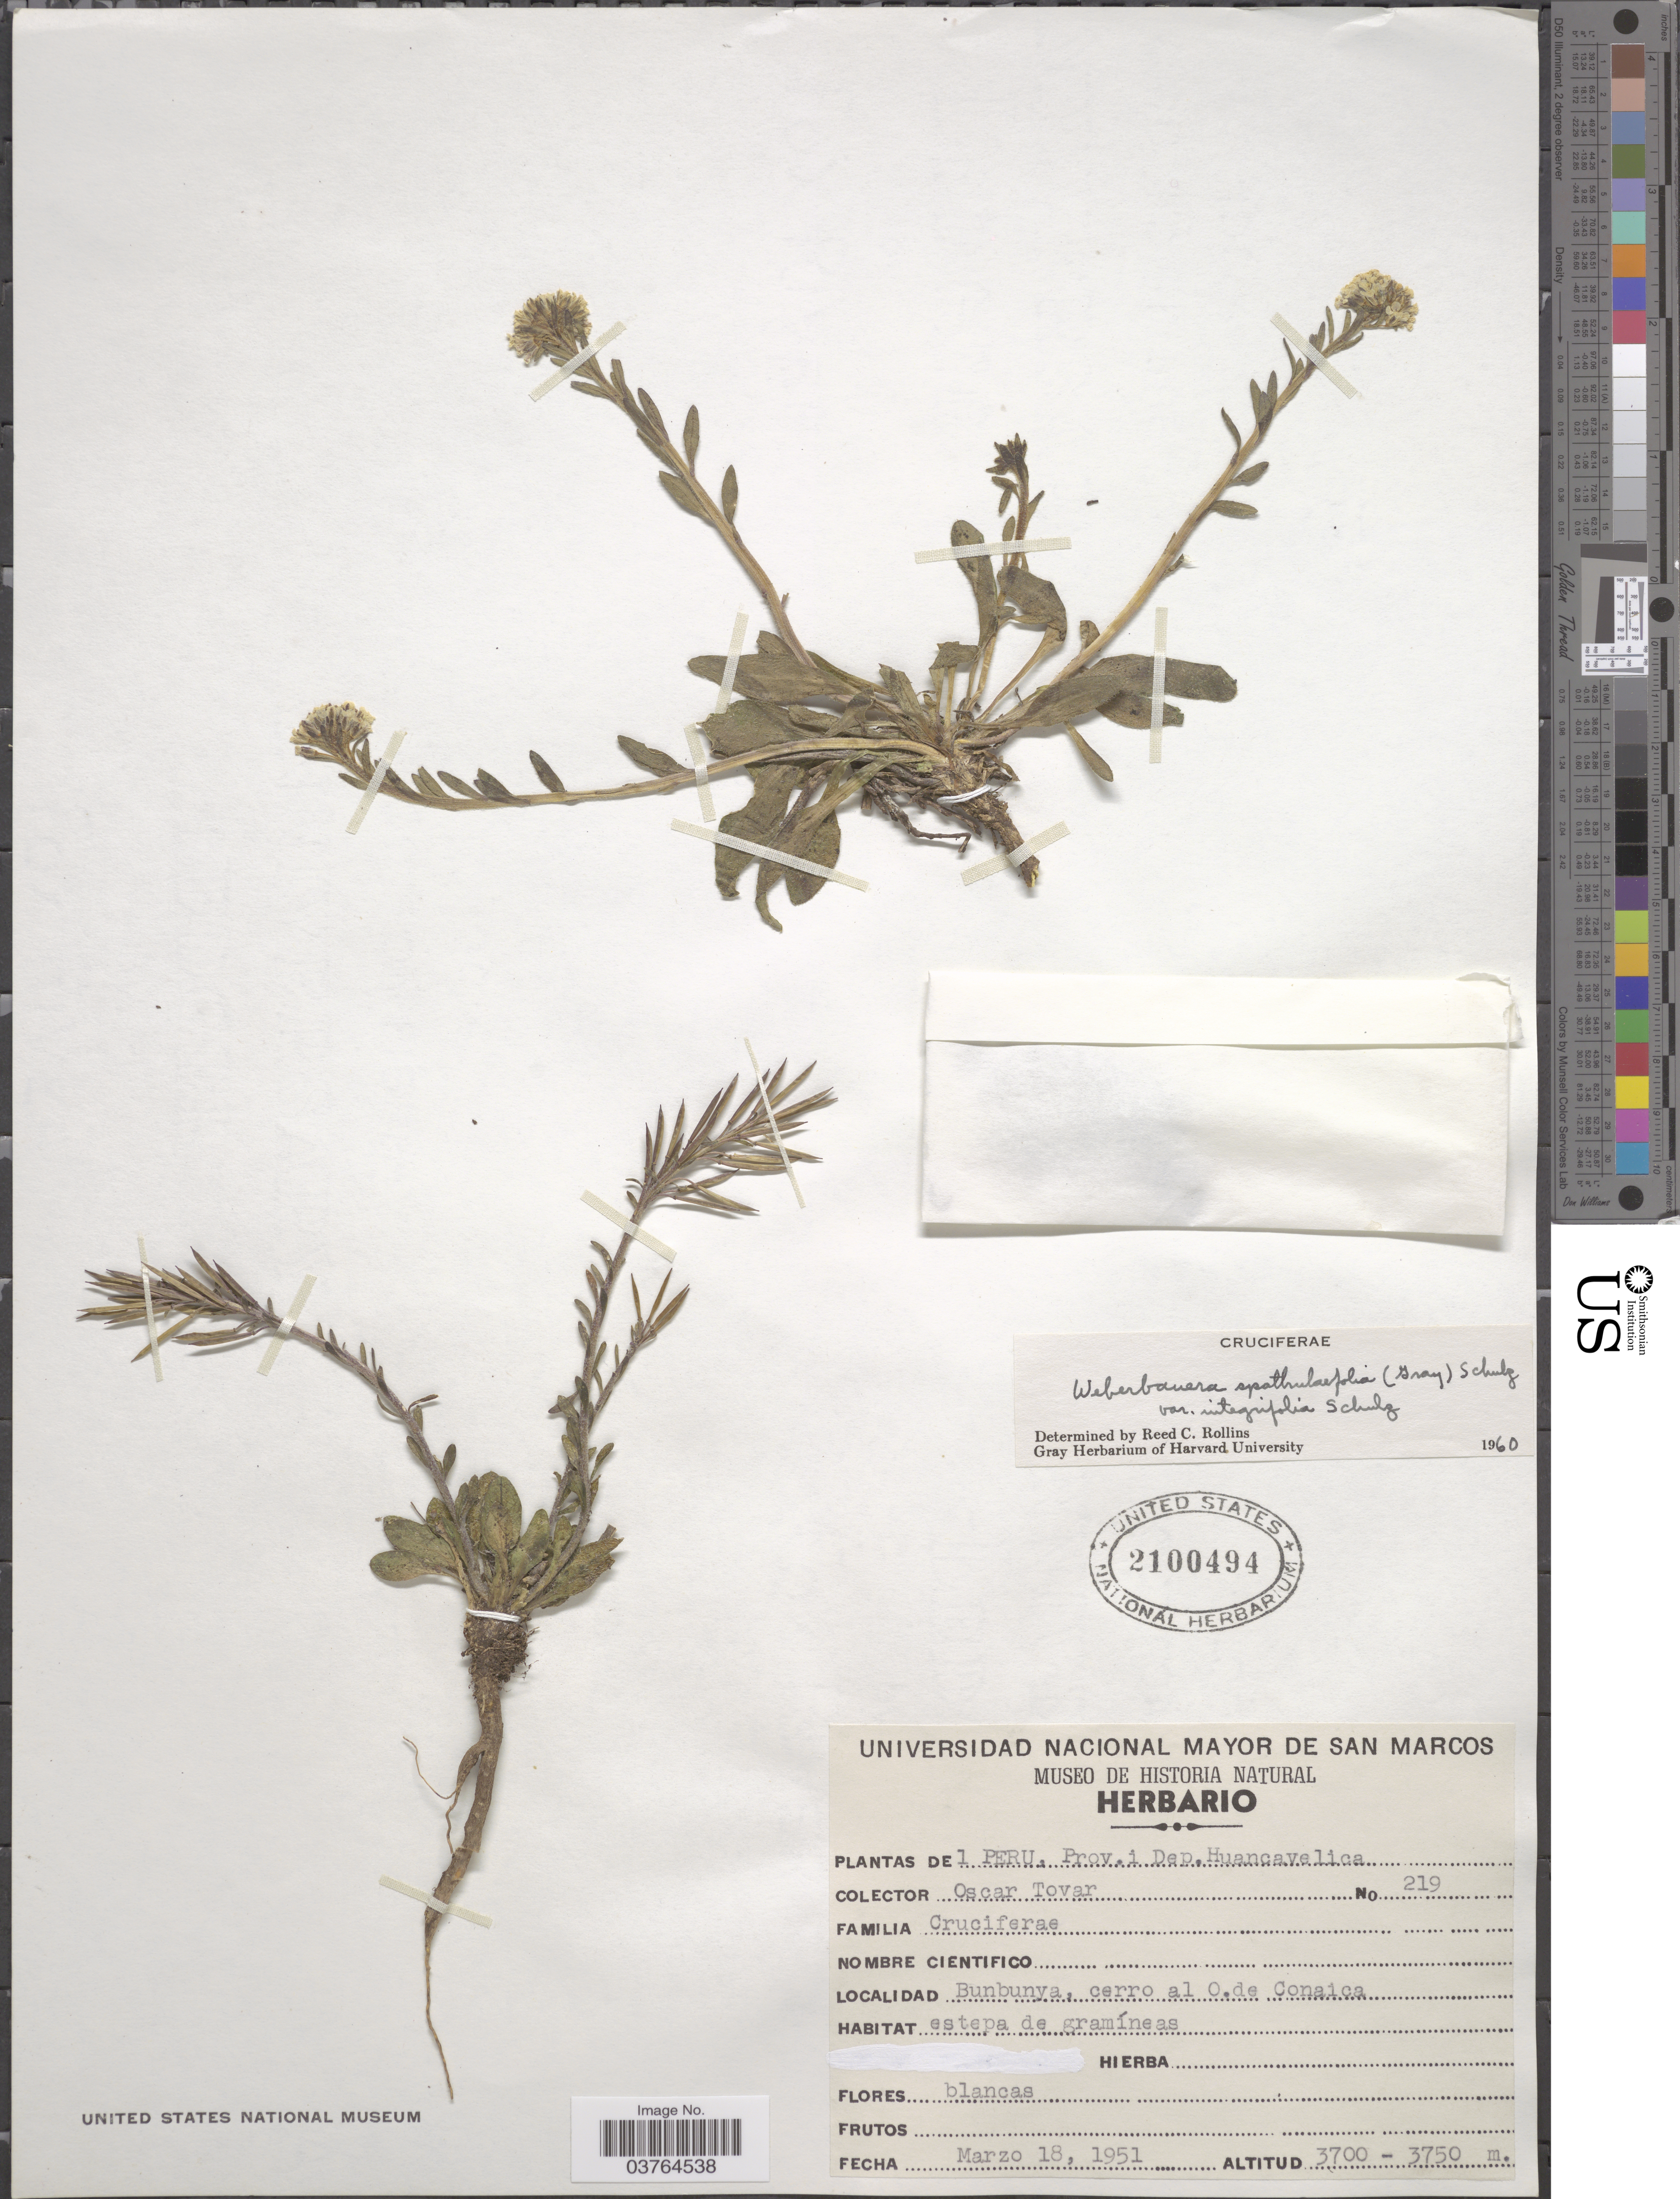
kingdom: Plantae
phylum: Tracheophyta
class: Magnoliopsida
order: Brassicales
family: Brassicaceae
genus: Weberbauera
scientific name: Weberbauera spathulifolia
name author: (A. Gray) O.E. Schulz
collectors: Ó. Tovar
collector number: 219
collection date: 1951-03-18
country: Peru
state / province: Huancavelica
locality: Prov. i Dep. Huancavelica. Bunbunya, cerro al O. de Conaica.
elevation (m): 3700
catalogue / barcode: US 2100494